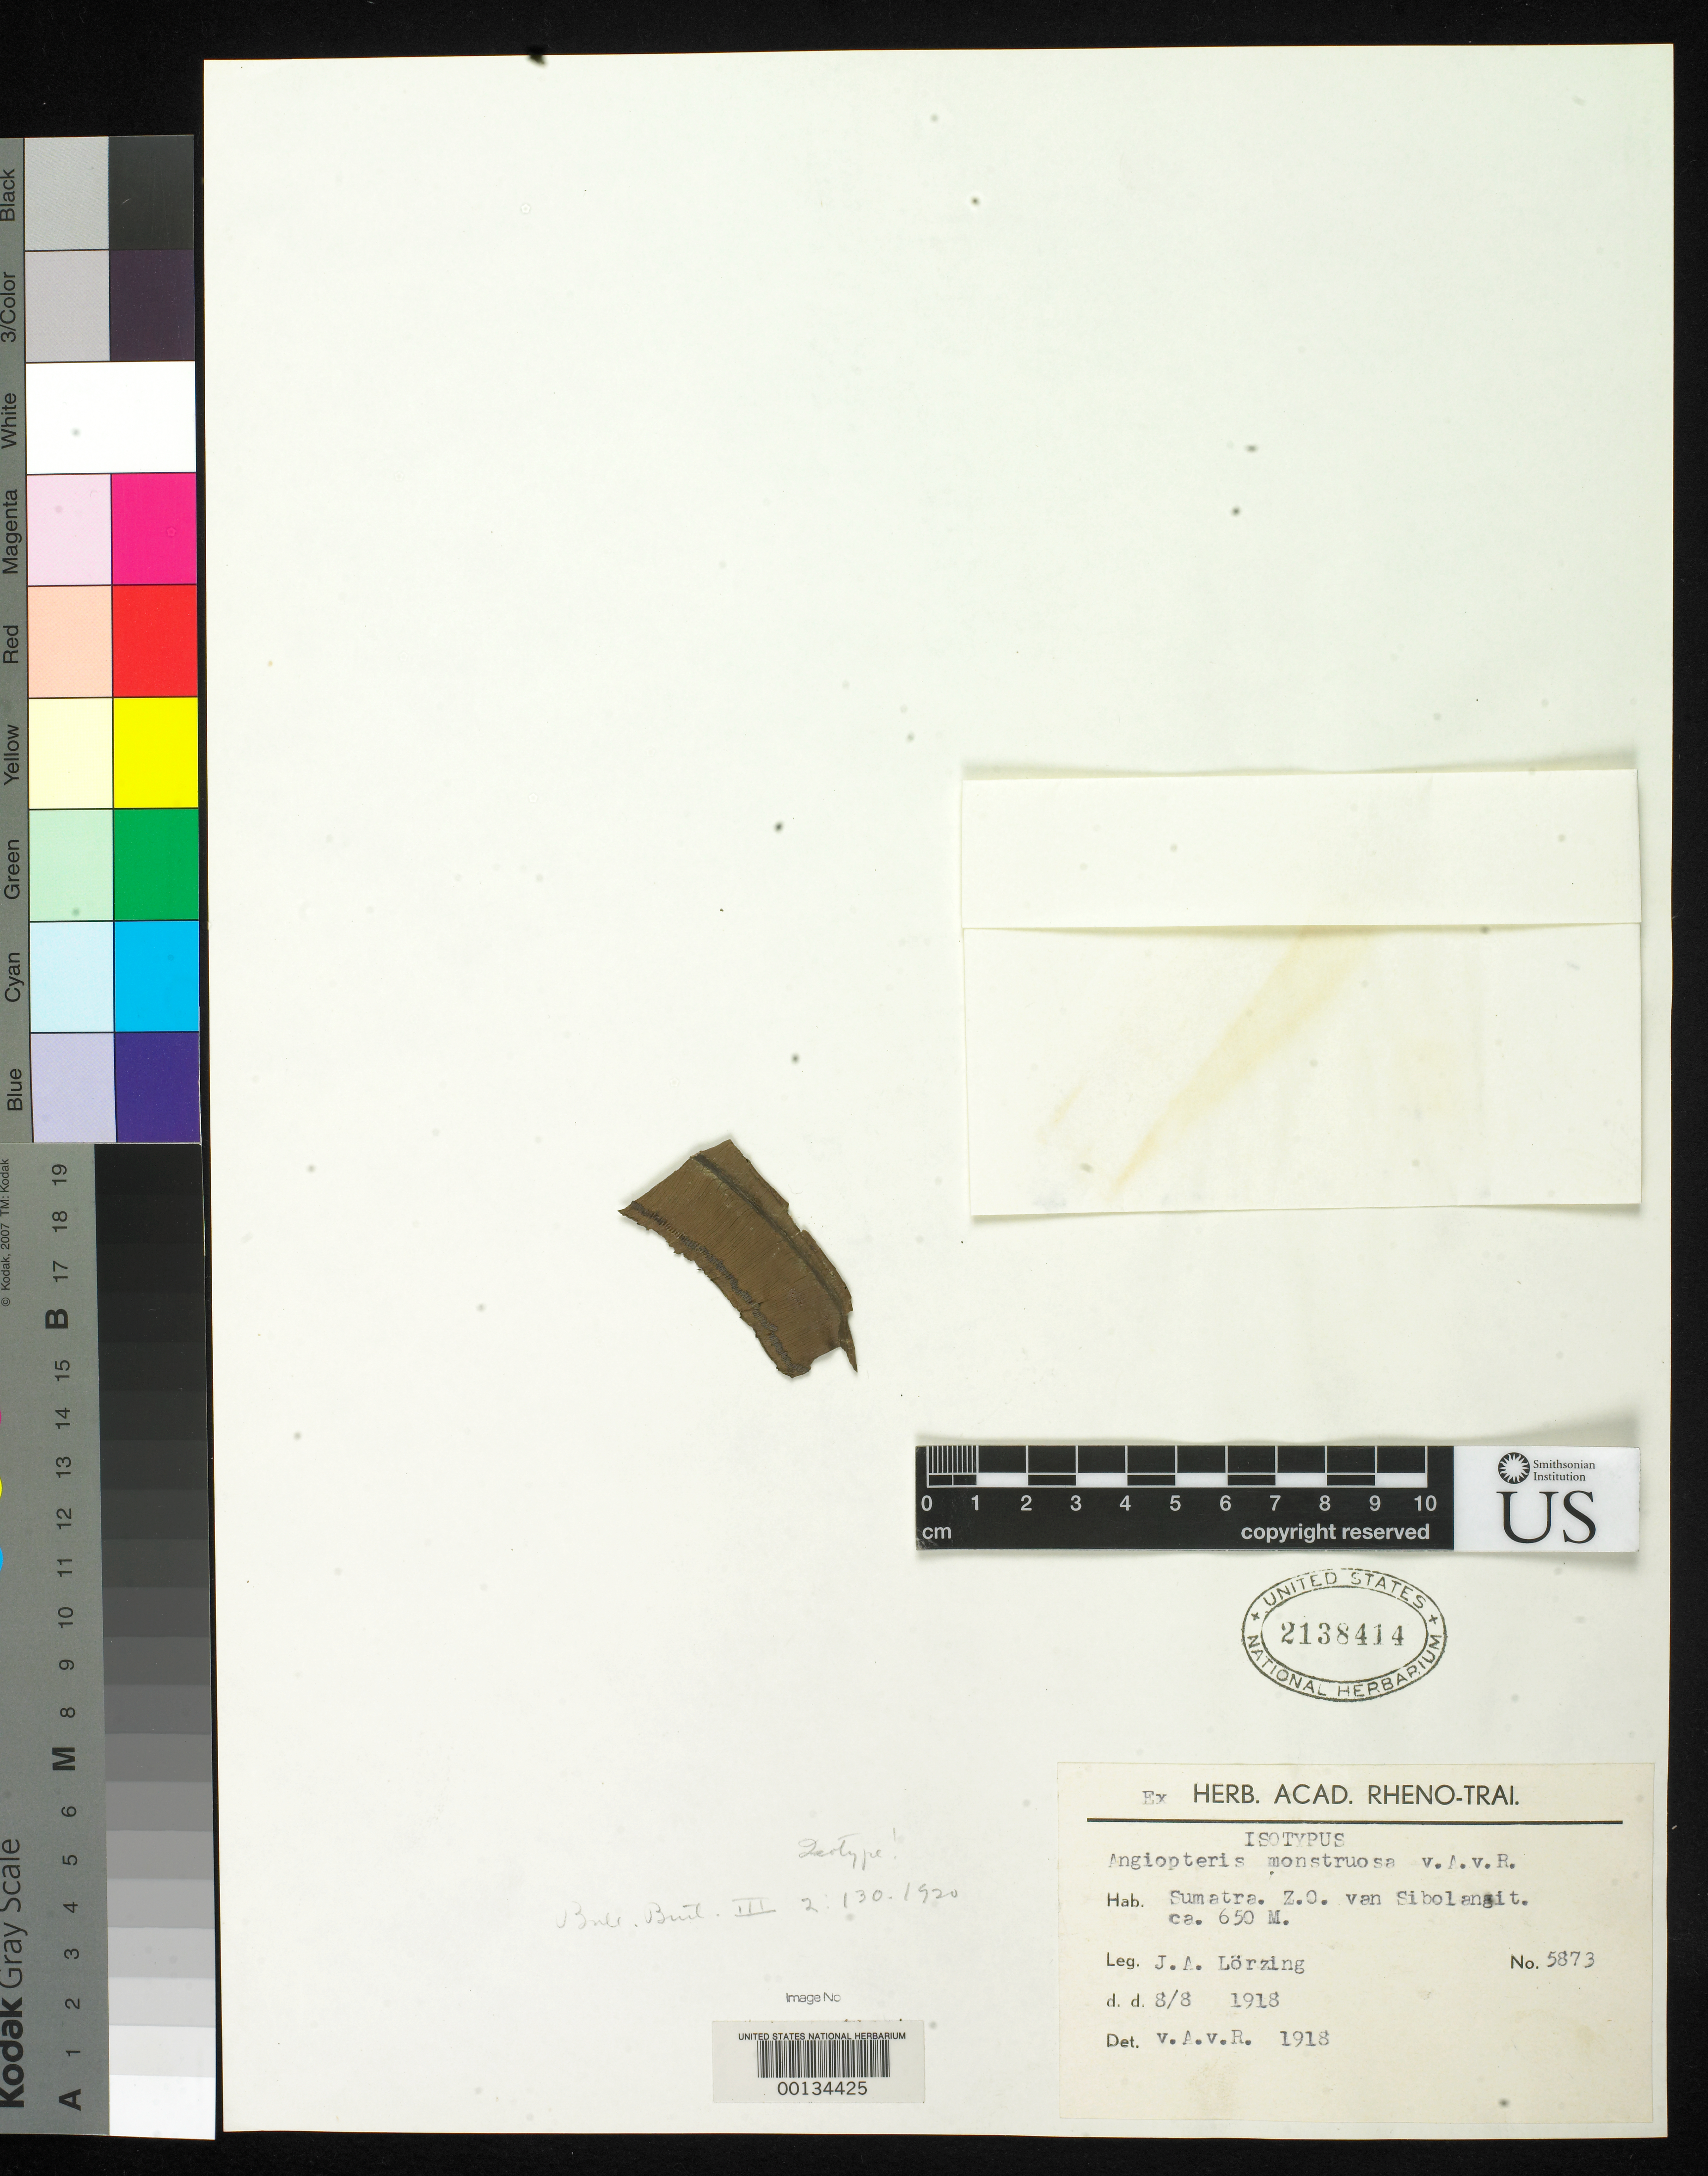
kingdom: Plantae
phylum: Tracheophyta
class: Polypodiopsida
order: Marattiales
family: Marattiaceae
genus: Angiopteris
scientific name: Angiopteris monstruosa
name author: Alderw.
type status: Isotype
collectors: J. Lorzing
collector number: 5873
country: Indonesia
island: Sumatra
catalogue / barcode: US 2138414